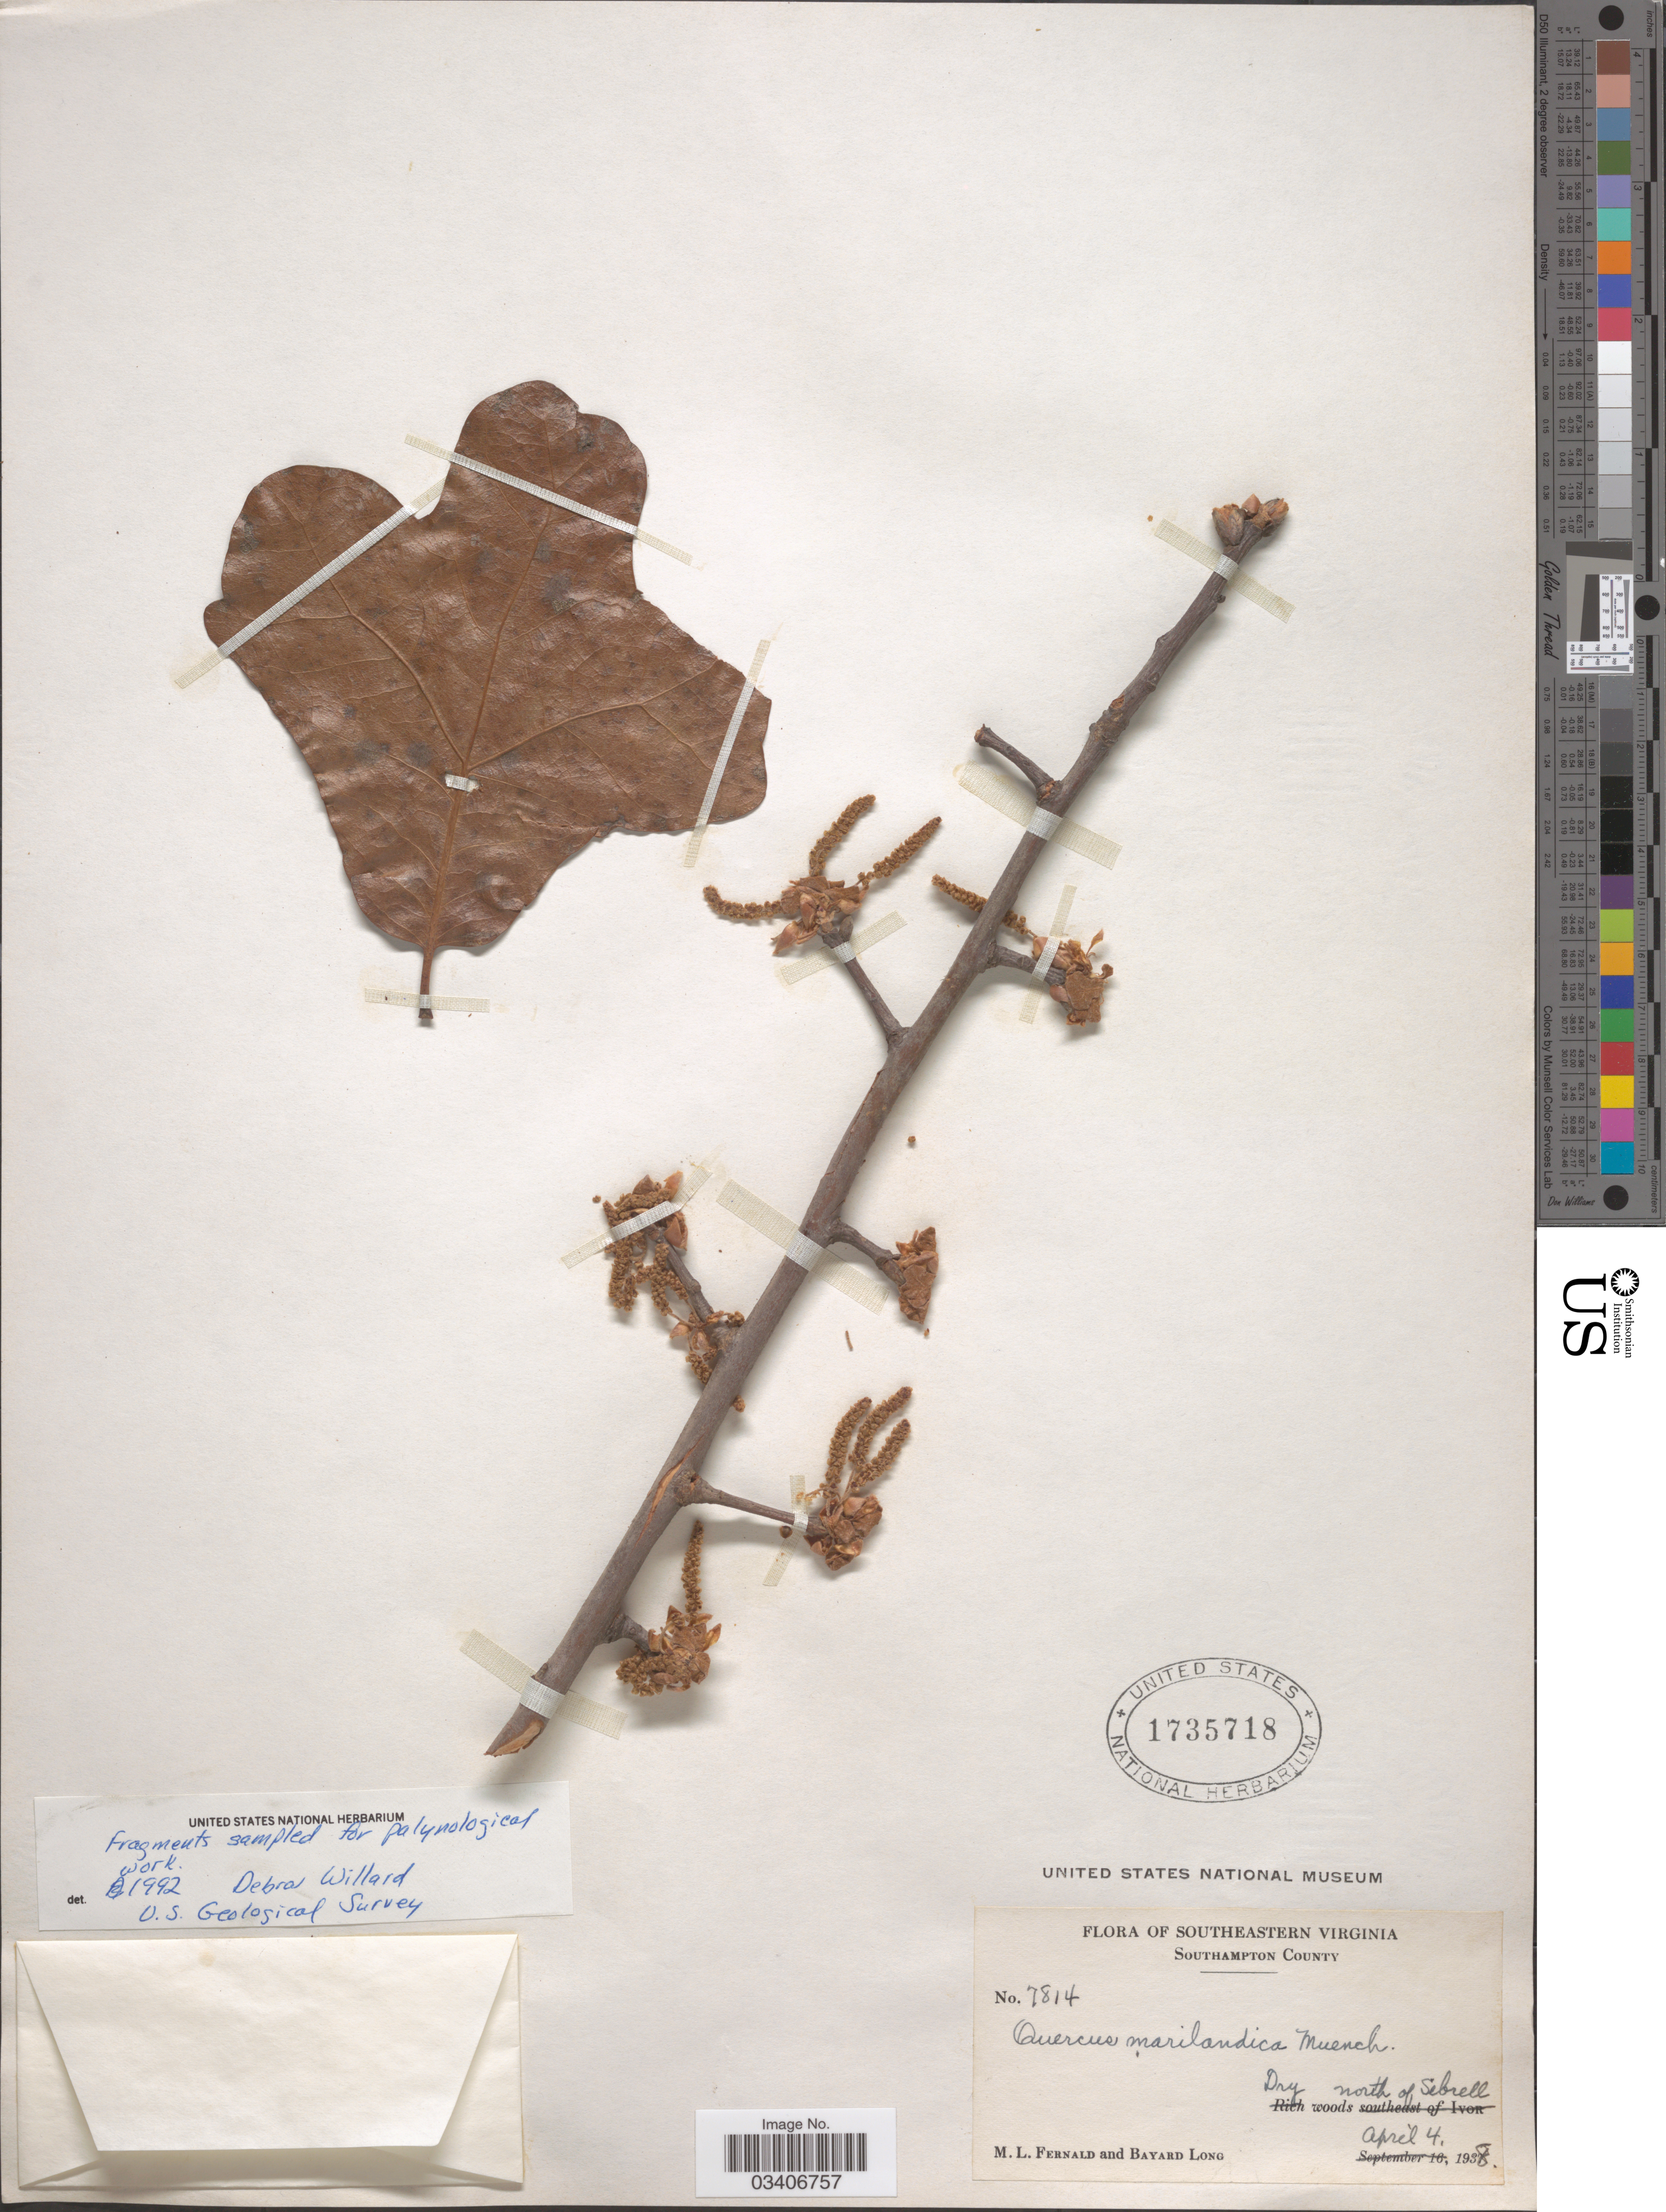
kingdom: Plantae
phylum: Tracheophyta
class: Magnoliopsida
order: Fagales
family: Fagaceae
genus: Quercus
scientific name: Quercus marilandica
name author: (L.) Münchh.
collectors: M. L. Fernald & B. Long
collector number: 7814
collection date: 1938-04-04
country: United States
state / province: Virginia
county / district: Southampton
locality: Southeastern Virginia. Southampton County. North of Sebrell.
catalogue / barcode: US 1735718